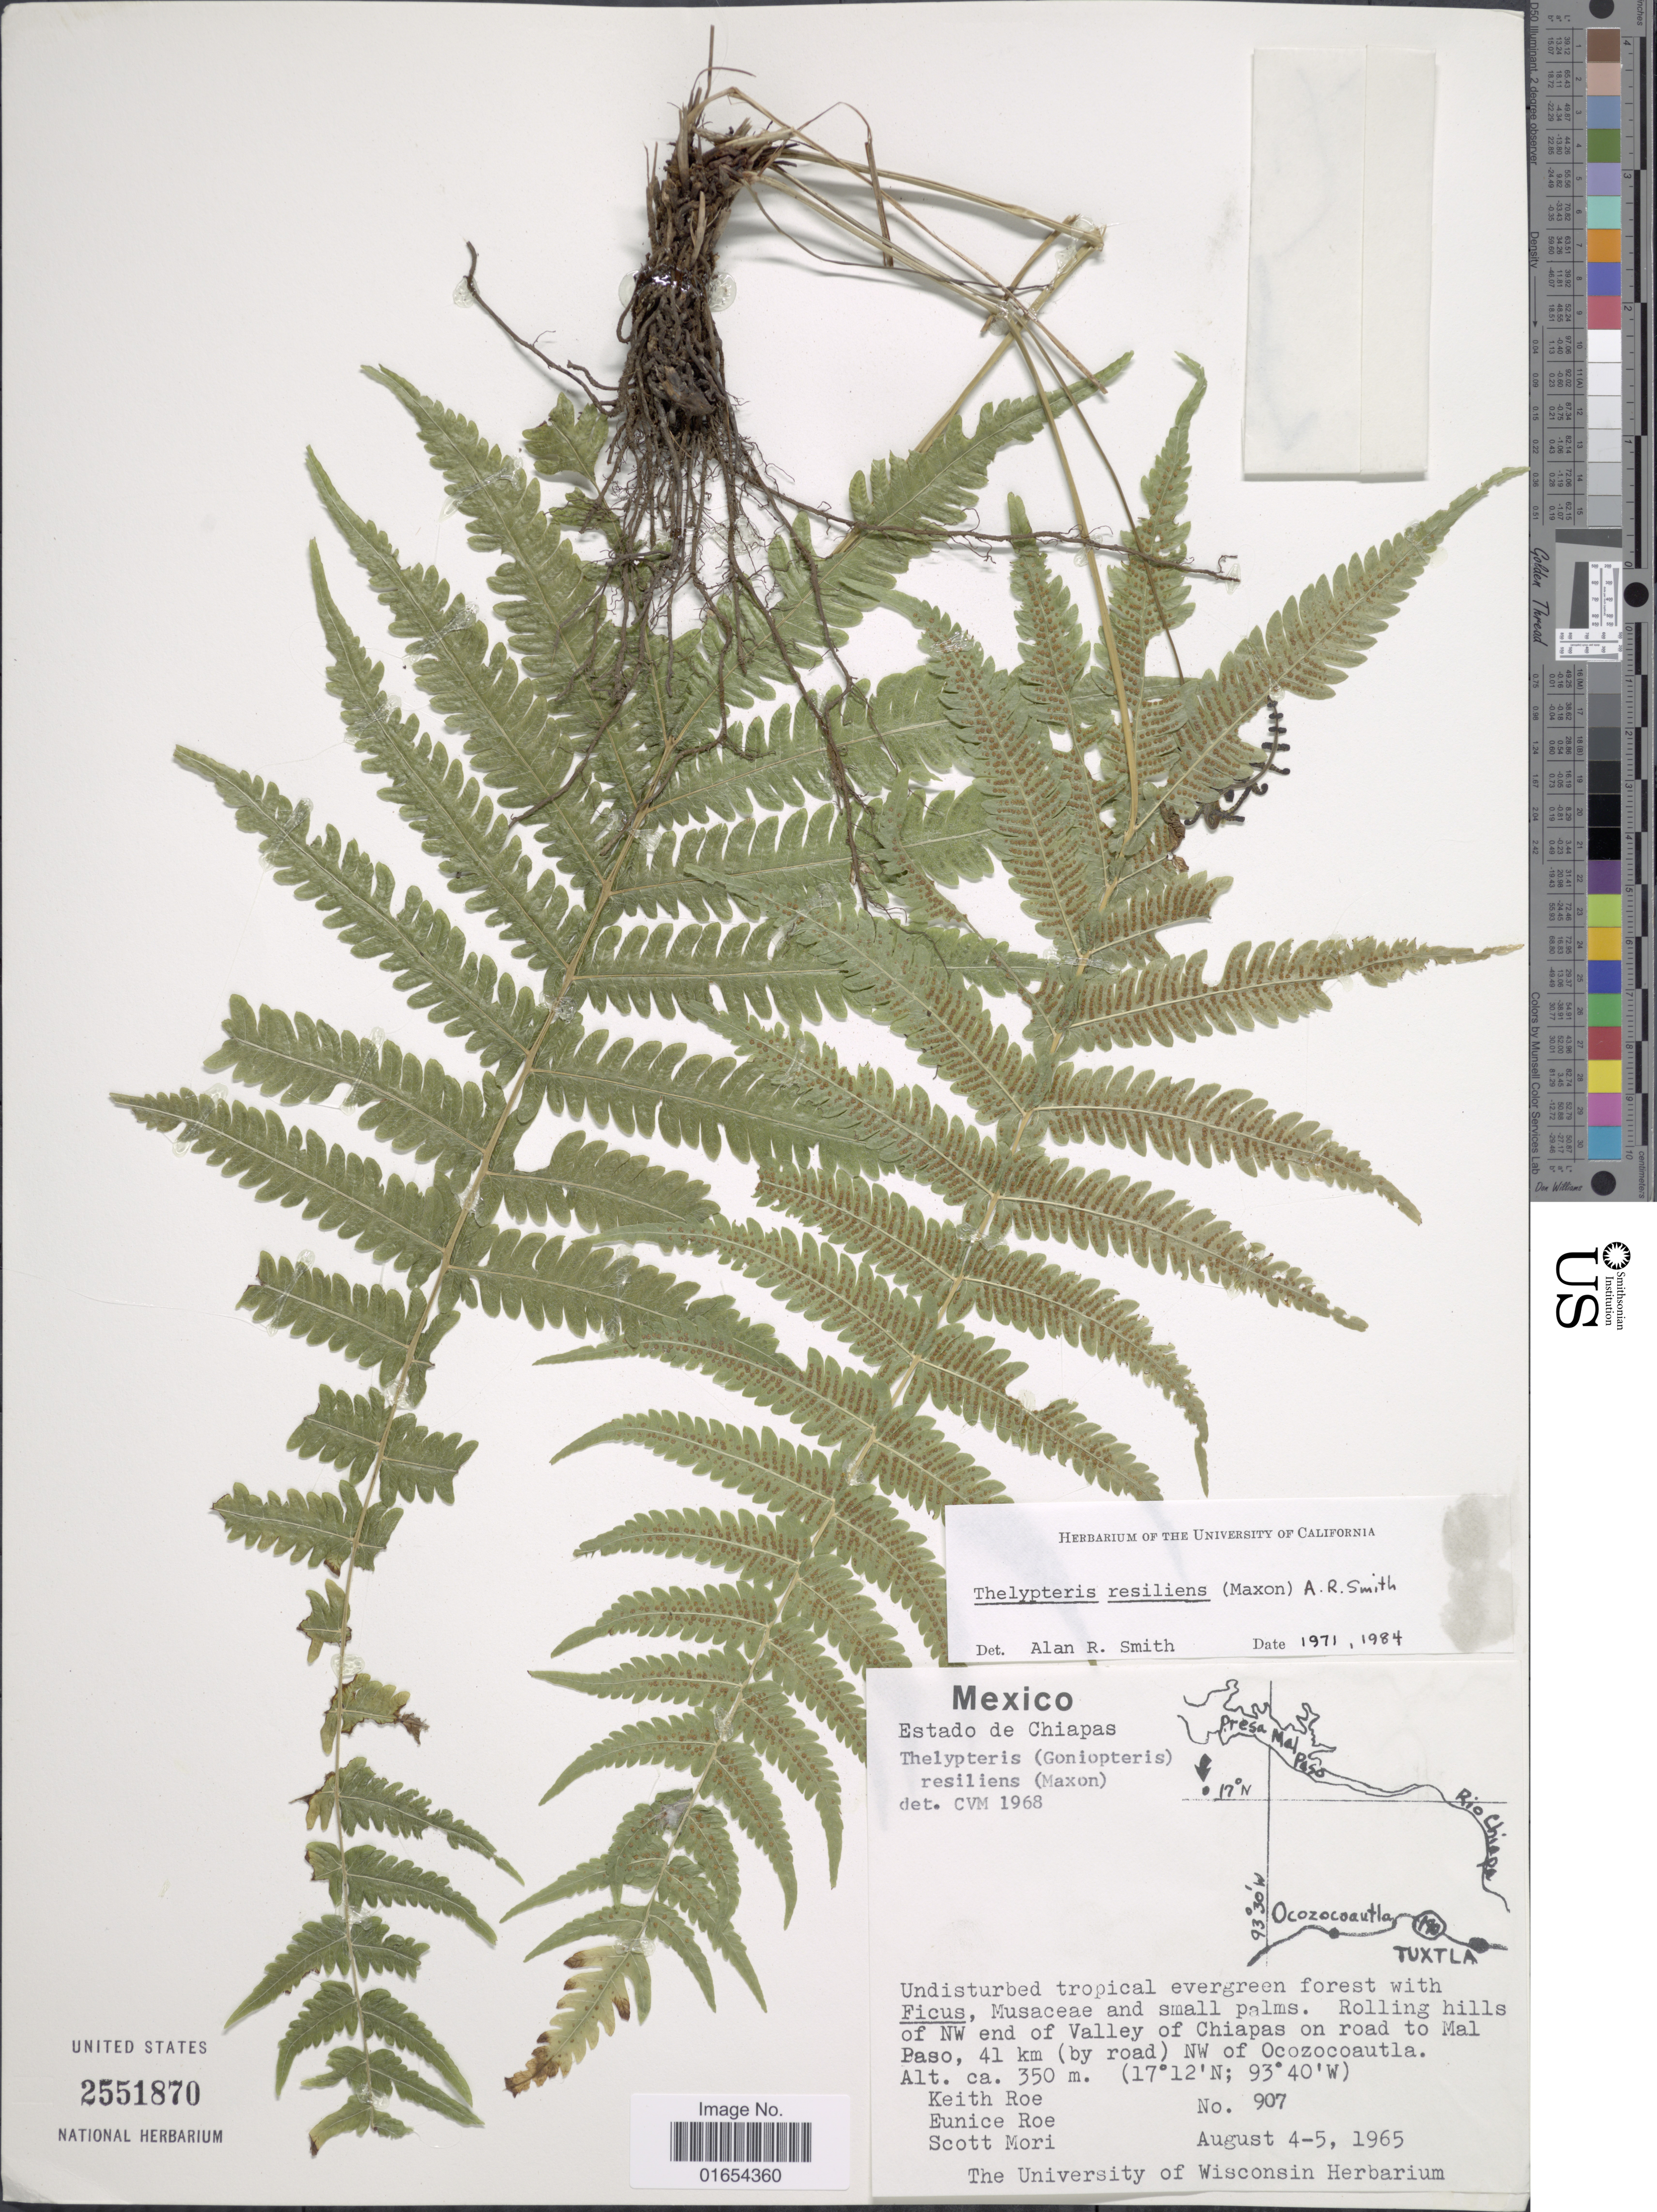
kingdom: Plantae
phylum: Tracheophyta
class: Polypodiopsida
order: Polypodiales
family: Thelypteridaceae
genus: Goniopteris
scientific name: Goniopteris resiliens (Maxon) comb. nov., ined 2015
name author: (Maxon)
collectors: K. E. Roe, E. Roe & S. Mori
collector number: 907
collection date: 1965-08-04/1965-08-05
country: Mexico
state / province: Chiapas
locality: Undistrubed tropical evergreen forest with Ficus, Musaceae and small palms. Rolling hills of NW end of Valley of Chiapas on road to Mal Paso, 41 km (by road) NW of Ocozocoautla.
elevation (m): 350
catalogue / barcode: US 2551870